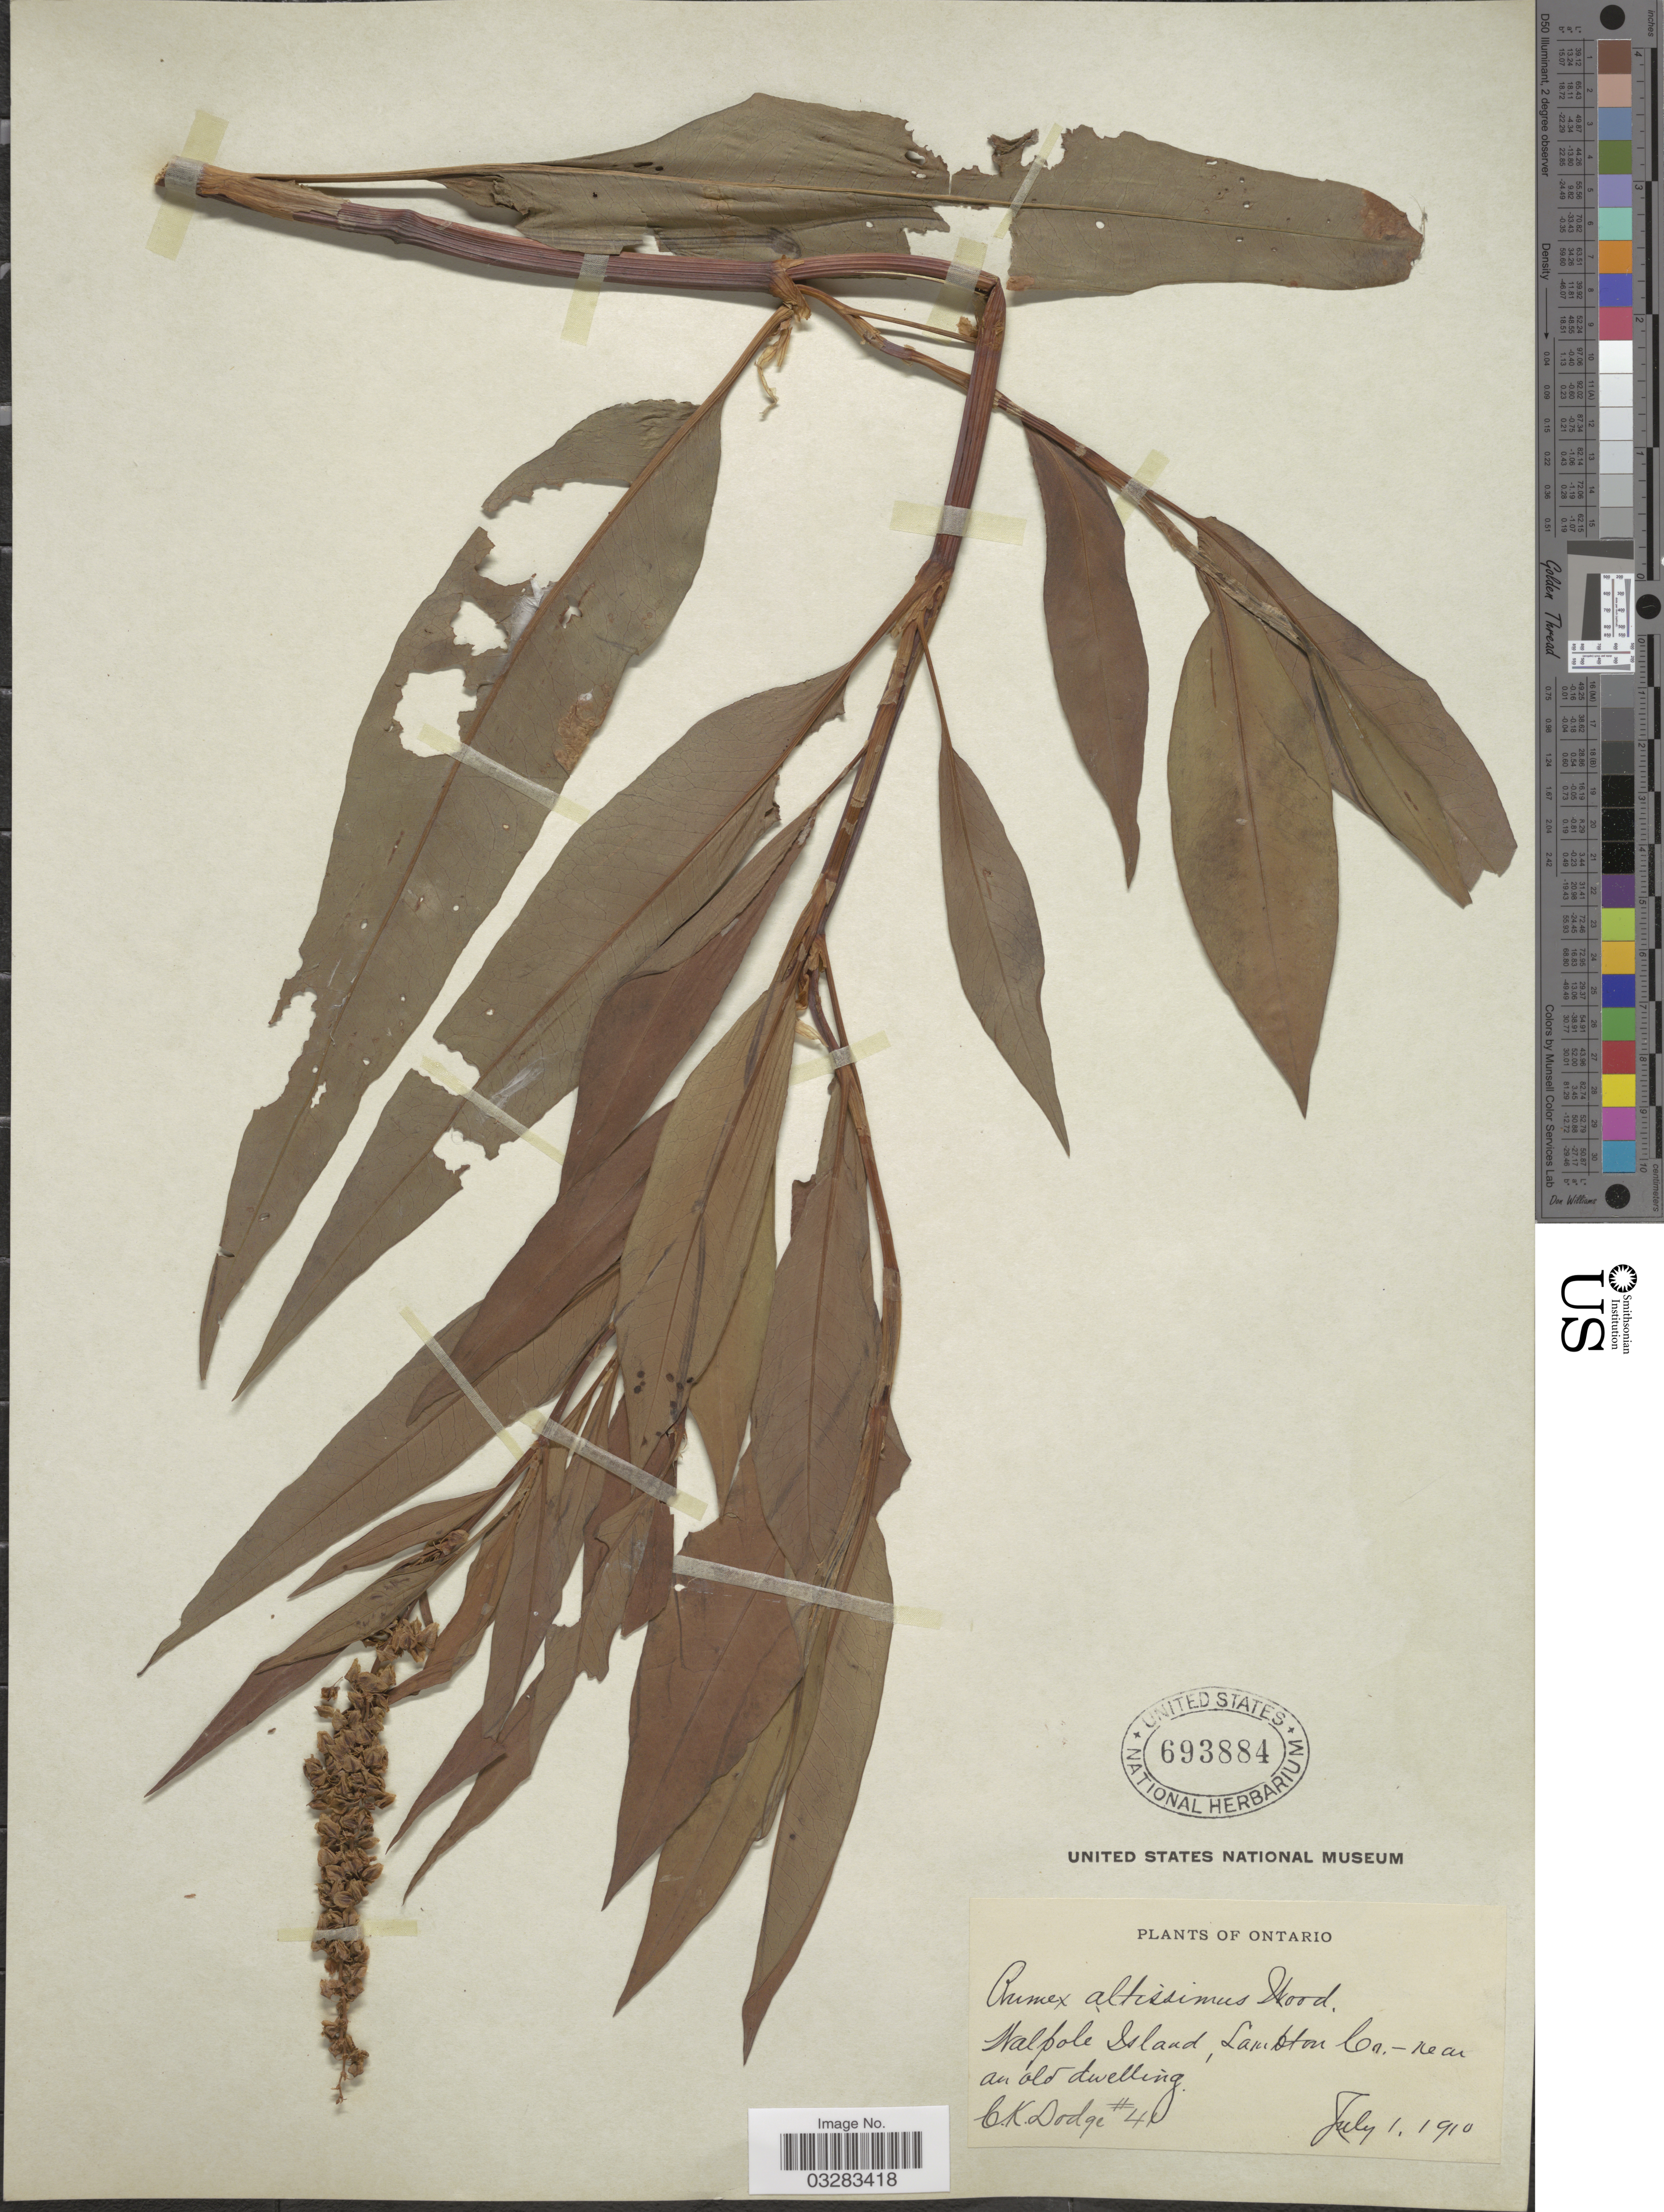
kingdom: Plantae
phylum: Tracheophyta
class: Magnoliopsida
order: Caryophyllales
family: Polygonaceae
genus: Rumex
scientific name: Rumex altissimus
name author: Alph. Wood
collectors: C. Dodge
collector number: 41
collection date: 1910-07-01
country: Canada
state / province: Ontario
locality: Walpole Island, Lambton Co. - near an old dwelling.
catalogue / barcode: US 693884